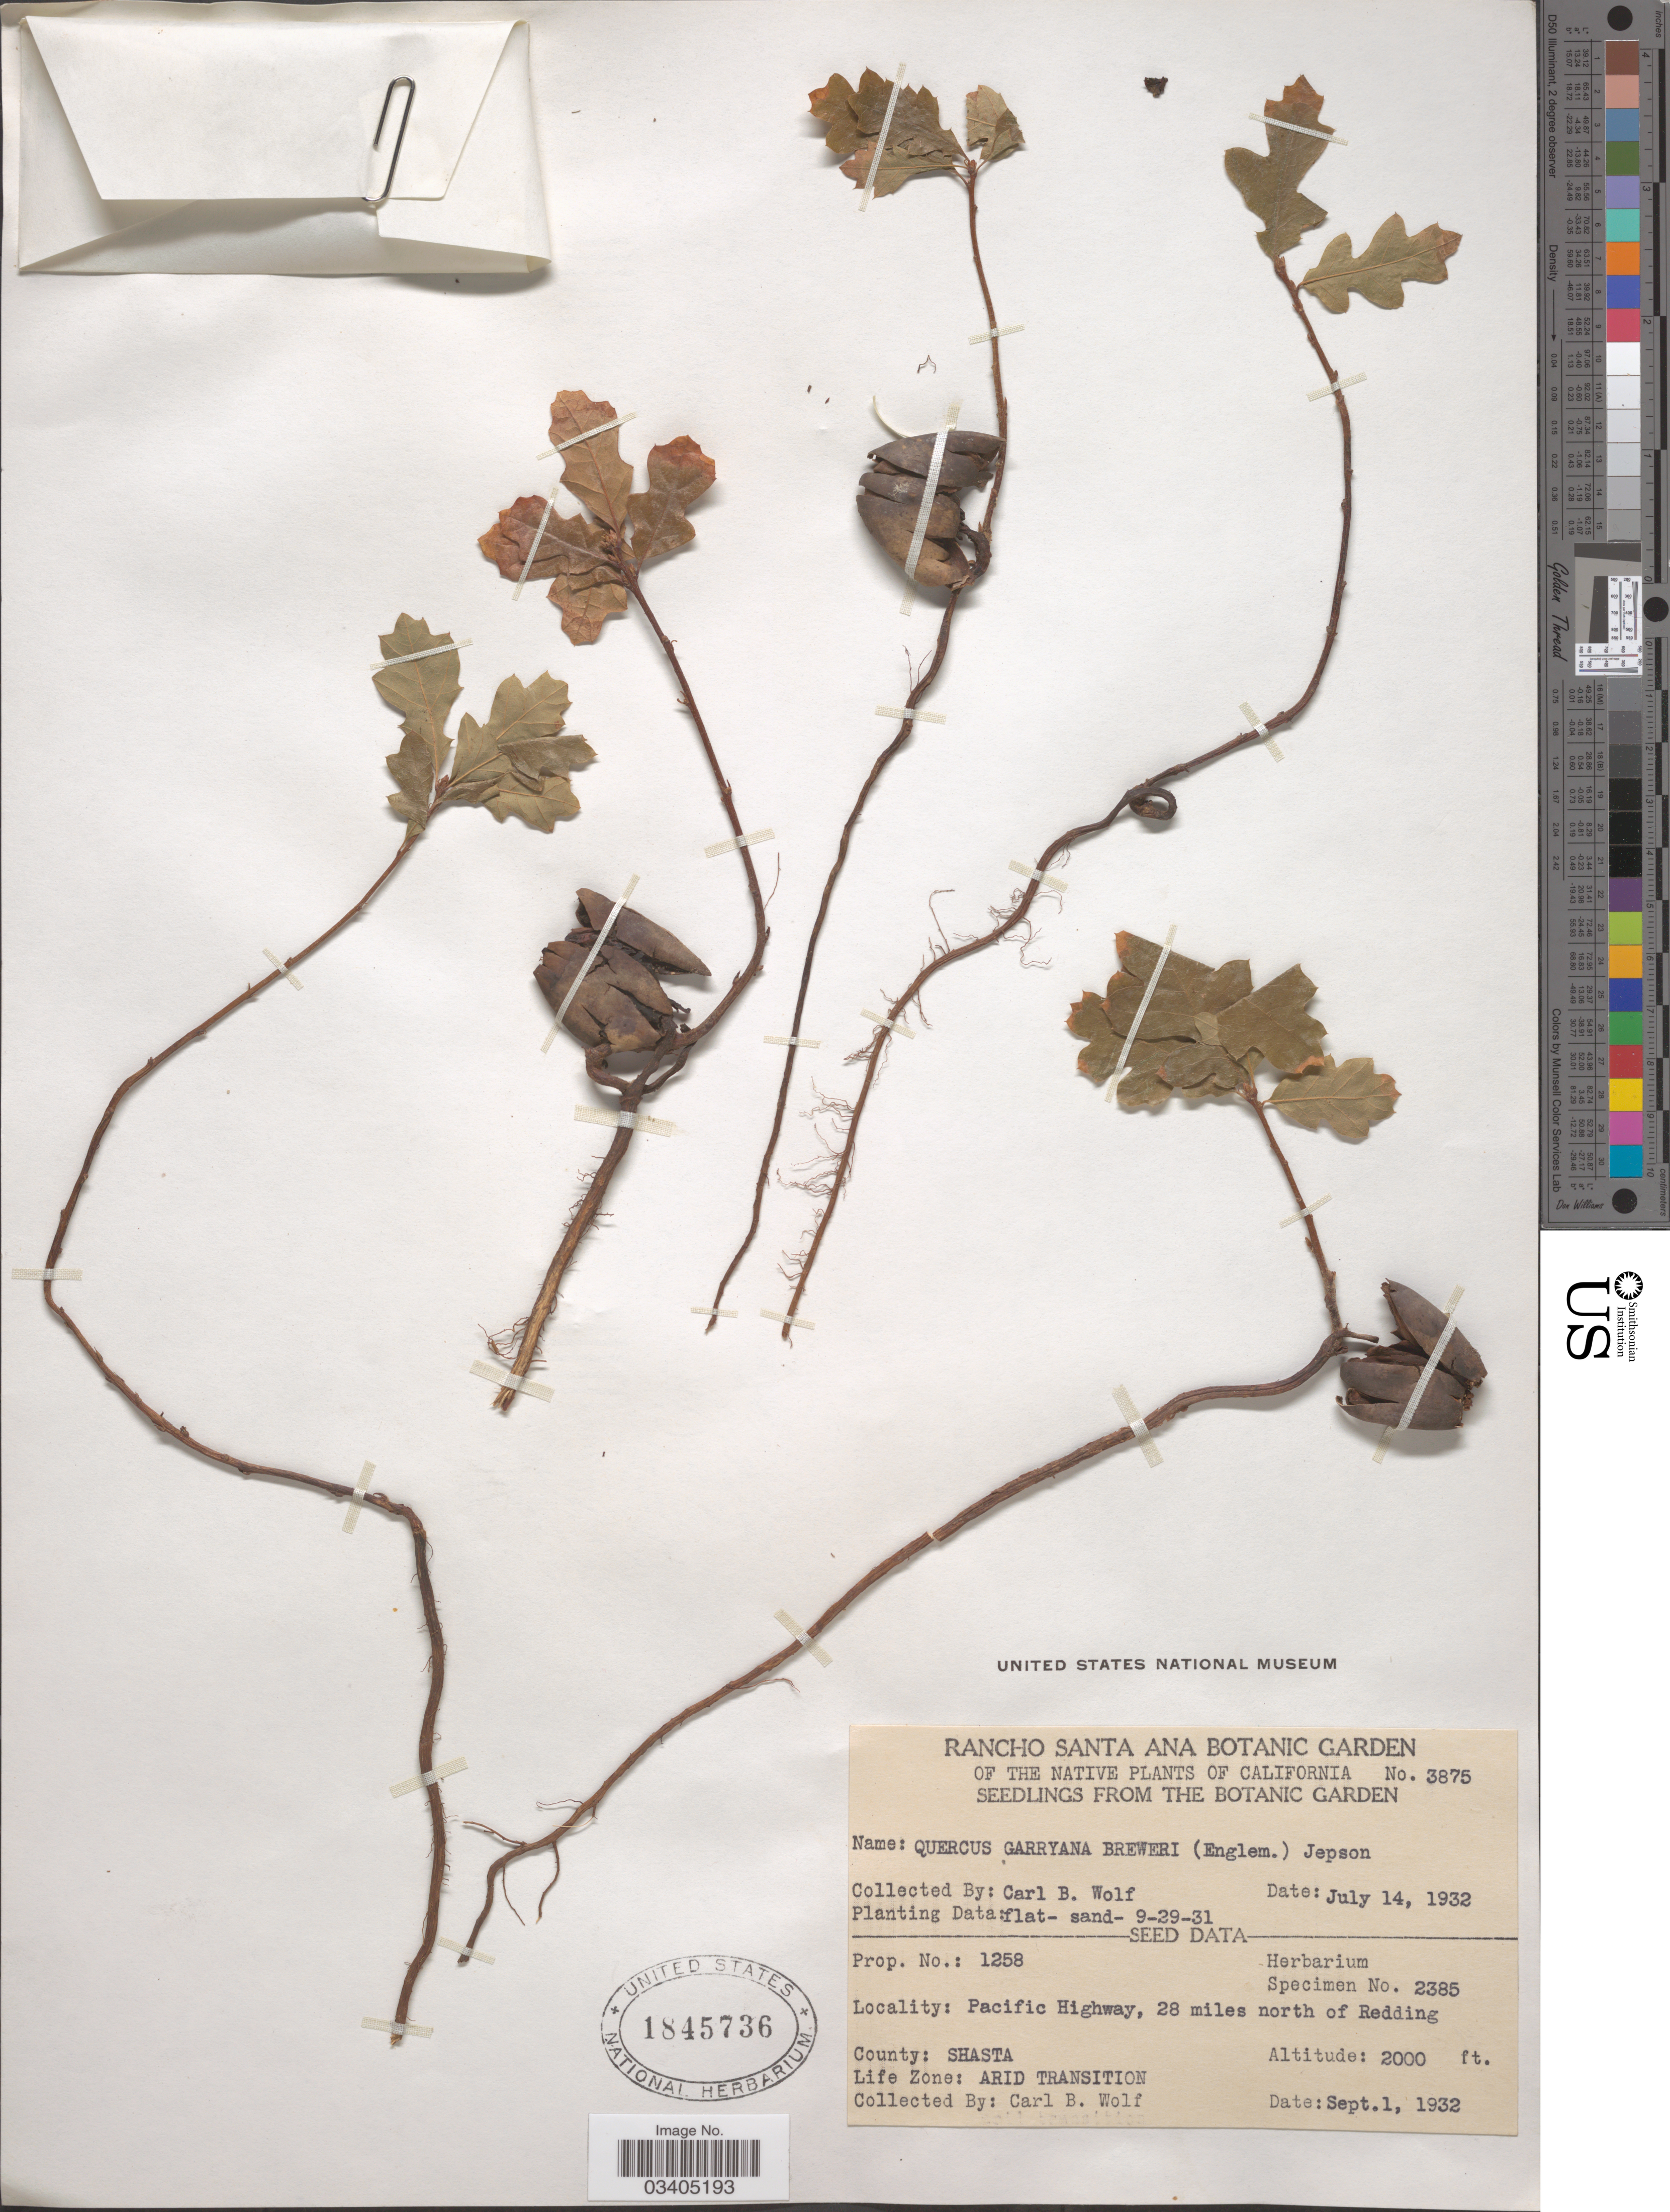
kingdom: Plantae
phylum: Tracheophyta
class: Magnoliopsida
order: Fagales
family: Fagaceae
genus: Quercus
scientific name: Quercus garryana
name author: Douglas ex Hook.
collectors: C. B. Wolf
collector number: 3875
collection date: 1932-07-14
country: United States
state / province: California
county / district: Orange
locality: Rancho Santa Ana Botanic Garden.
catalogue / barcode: US 1845736